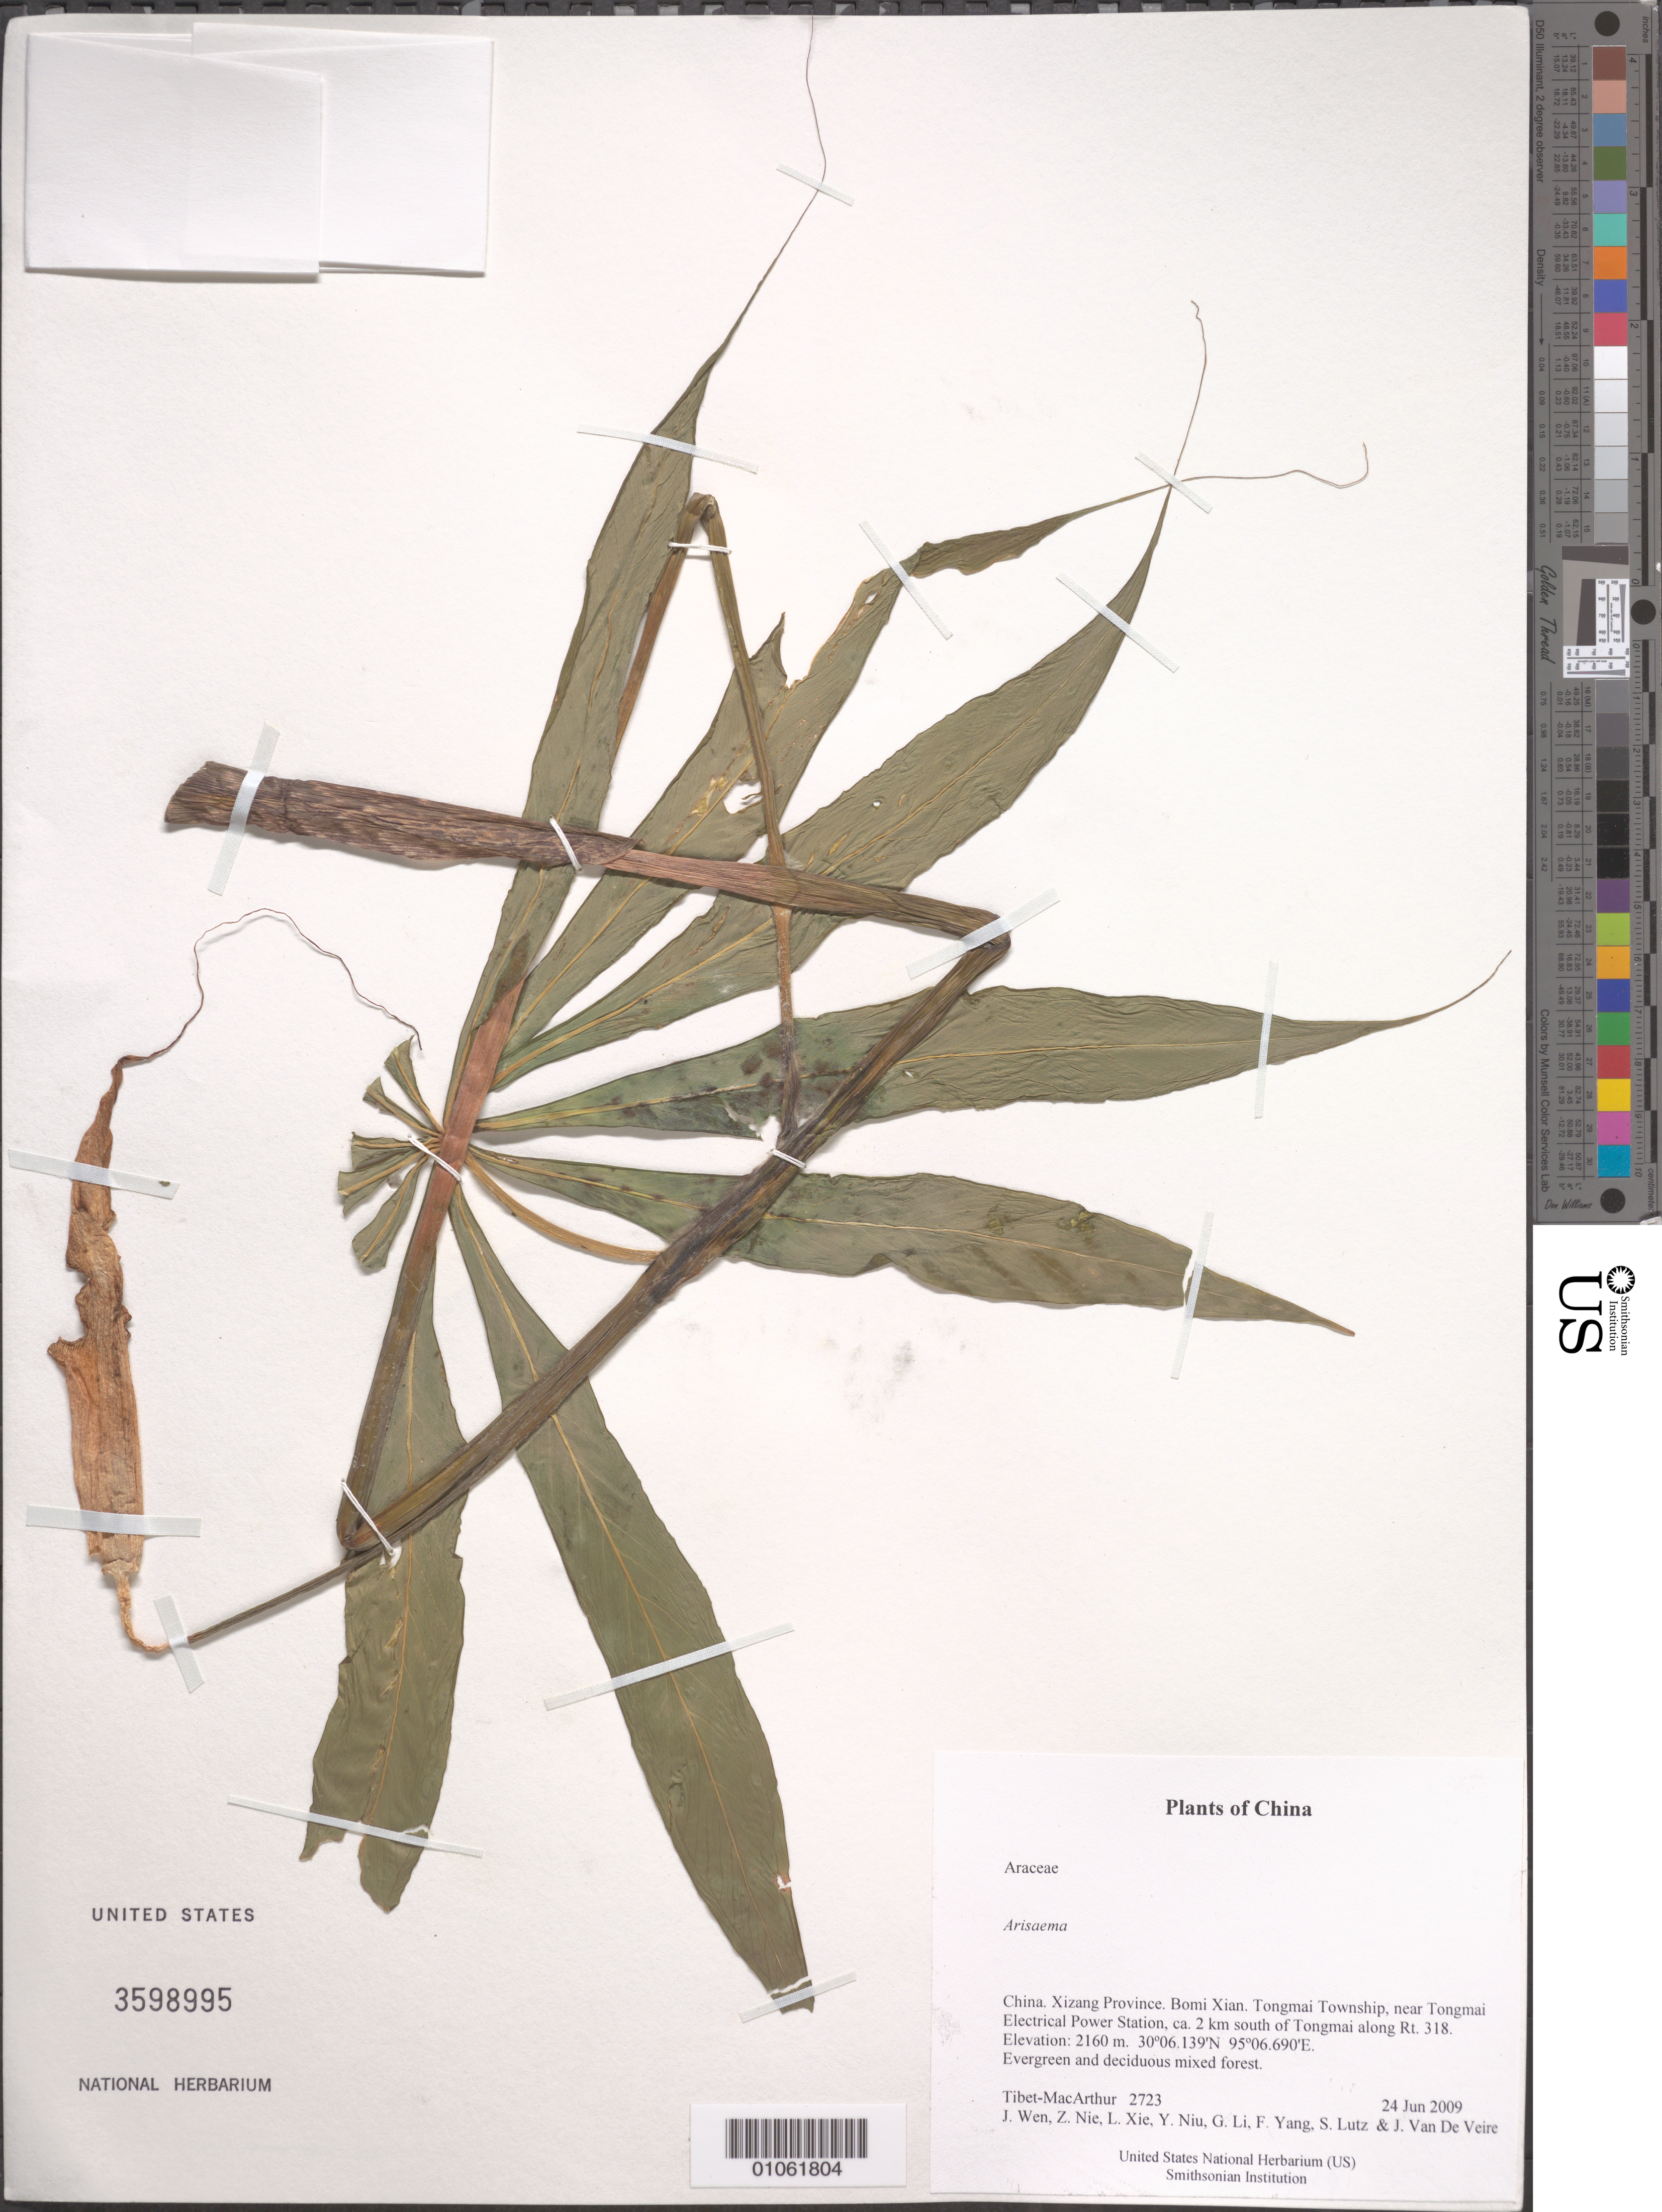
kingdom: Plantae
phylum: Tracheophyta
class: Liliopsida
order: Alismatales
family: Araceae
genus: Arisaema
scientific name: Arisaema sp.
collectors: Tibet-MacArthur, J. Wen, Z. Nie, L. Xie, Y. Niu, G. Li, F. Yang, S. Lutz & J. Van De Veire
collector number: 2723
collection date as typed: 24 Jun 2009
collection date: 2009-06-24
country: China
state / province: Xizang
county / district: Bomi Xian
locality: Tongmai Township, near Tongmai Electrical Power Station, ca. 2 km south of Tongmai along Rt. 318.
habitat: Evergreen and deciduous mixed forest.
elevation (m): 2160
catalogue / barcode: US 3598995